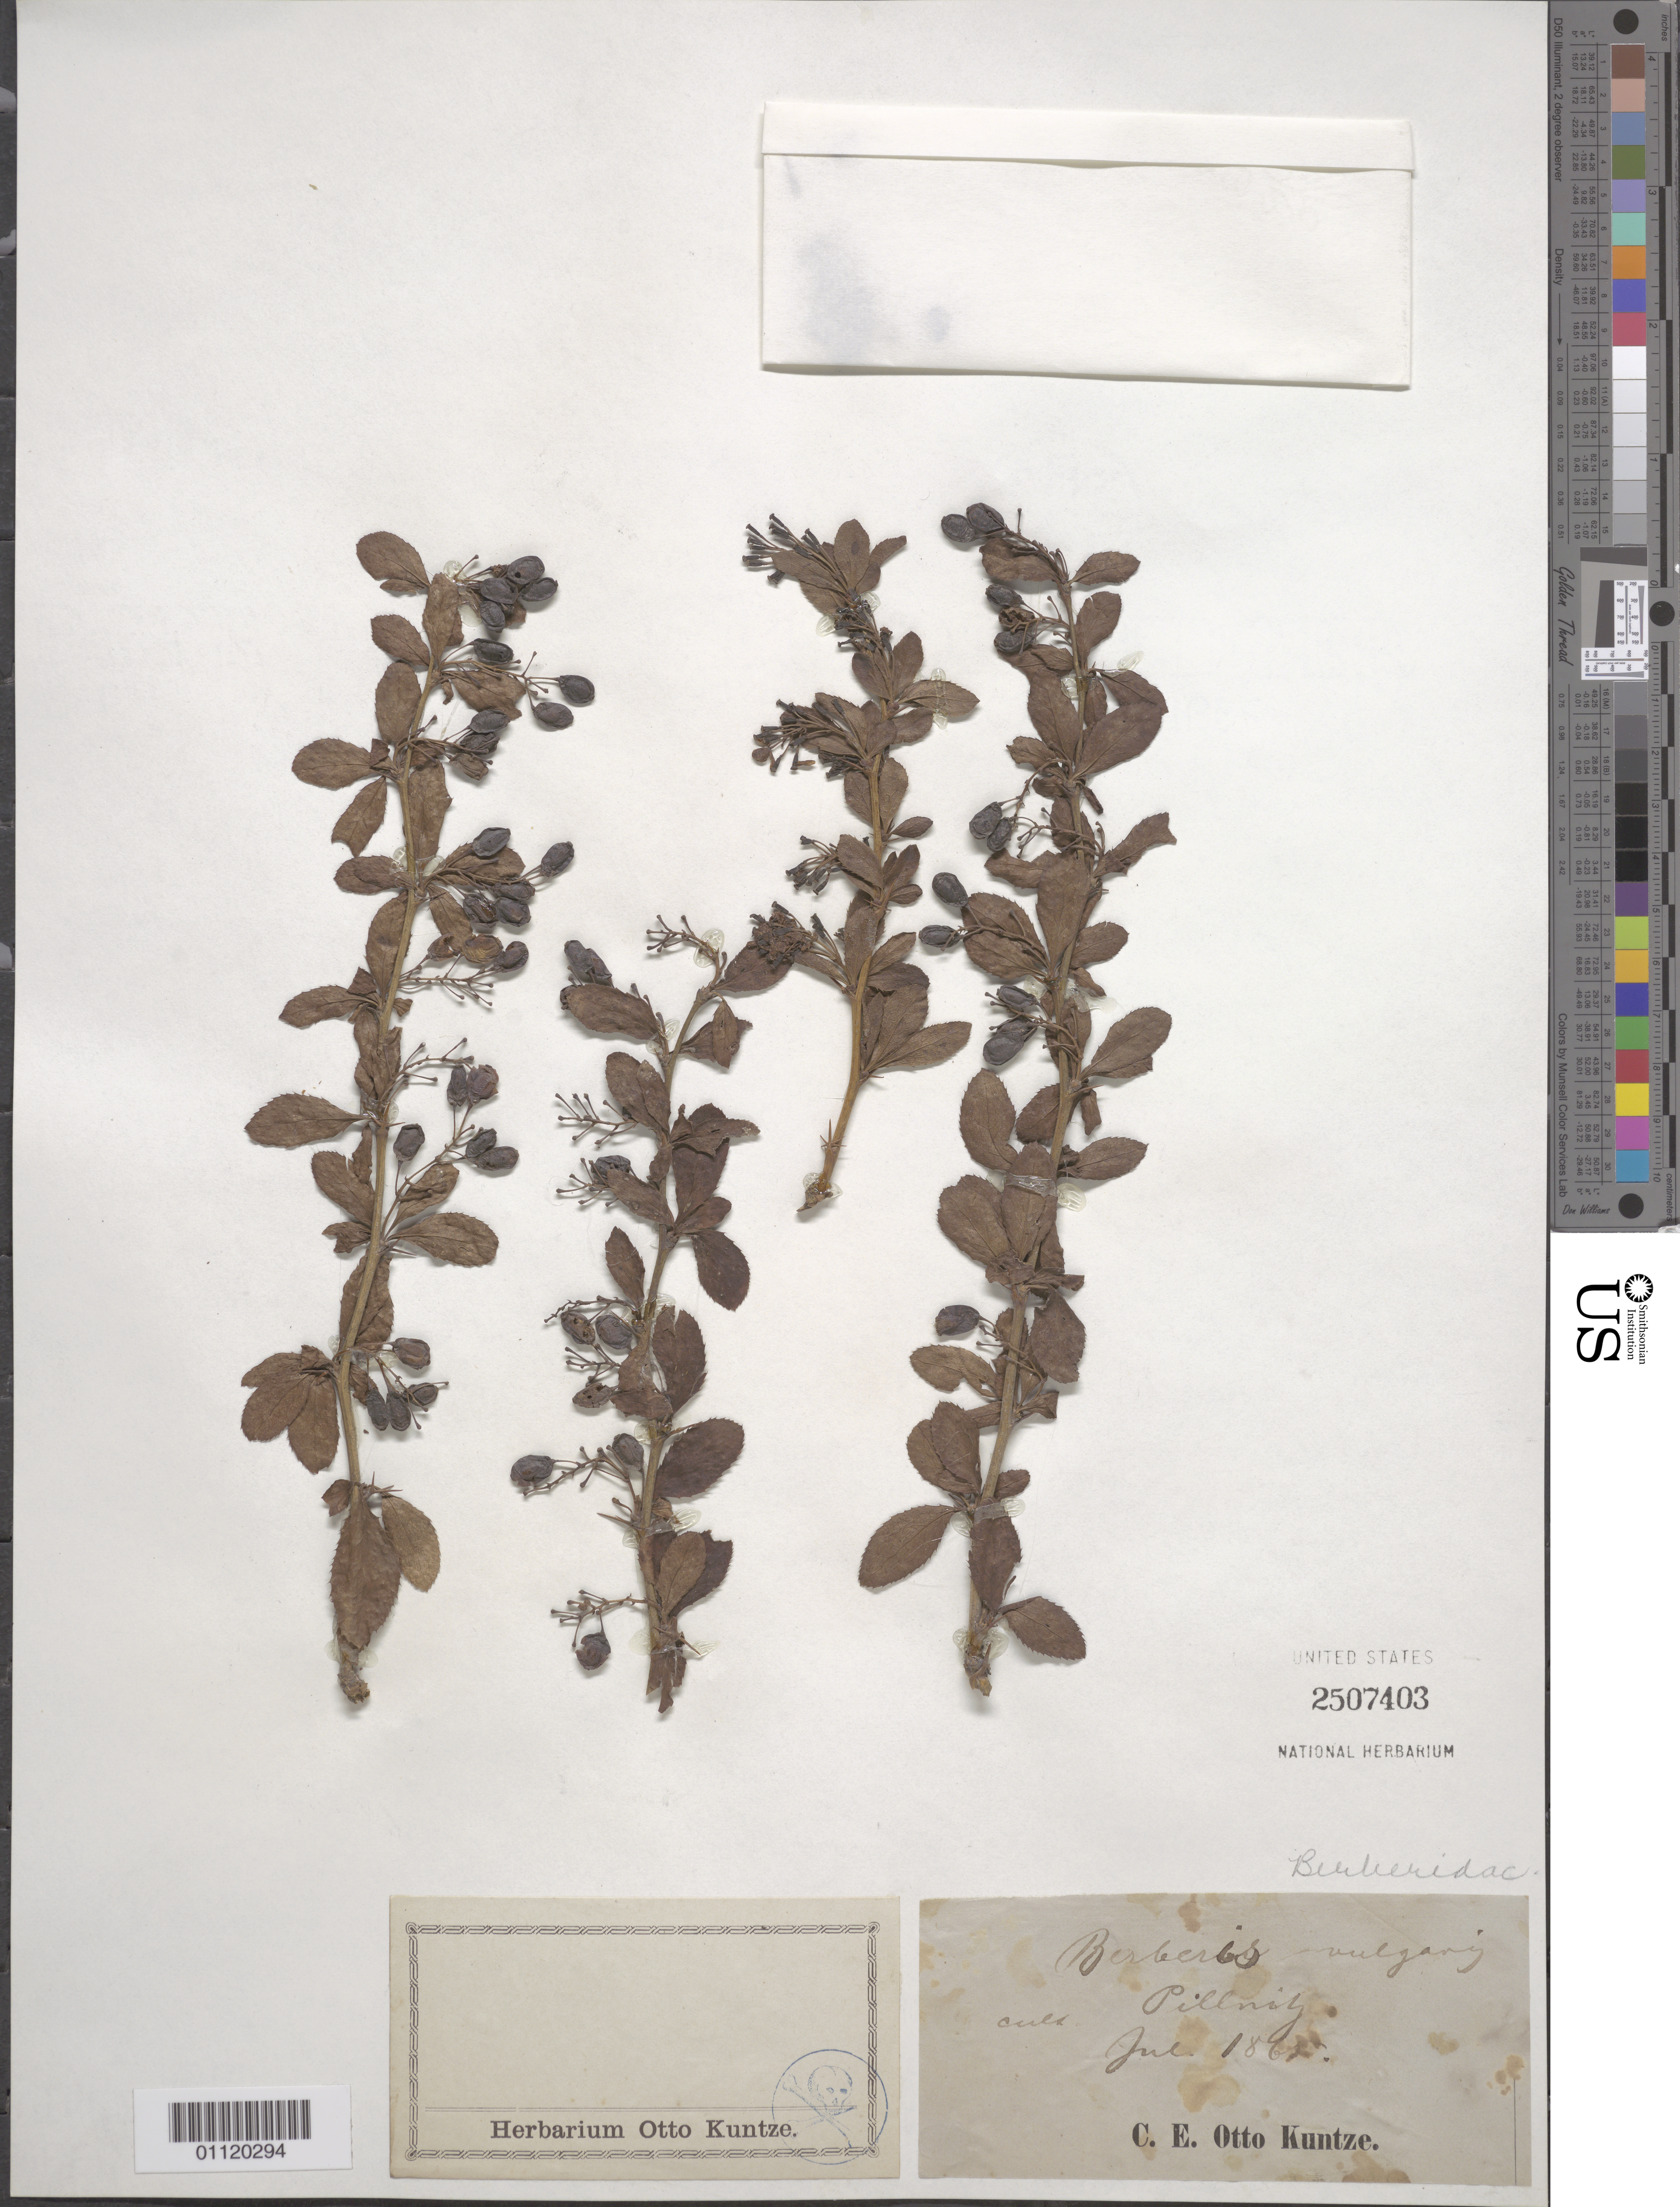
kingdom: Plantae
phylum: Tracheophyta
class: Magnoliopsida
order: Ranunculales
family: Berberidaceae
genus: Berberis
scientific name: Berberis vulgaris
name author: L.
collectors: C.E.O. Kuntze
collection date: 1865-07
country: Germany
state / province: Sachsen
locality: Dresden. Pillnitz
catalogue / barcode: US 2507403